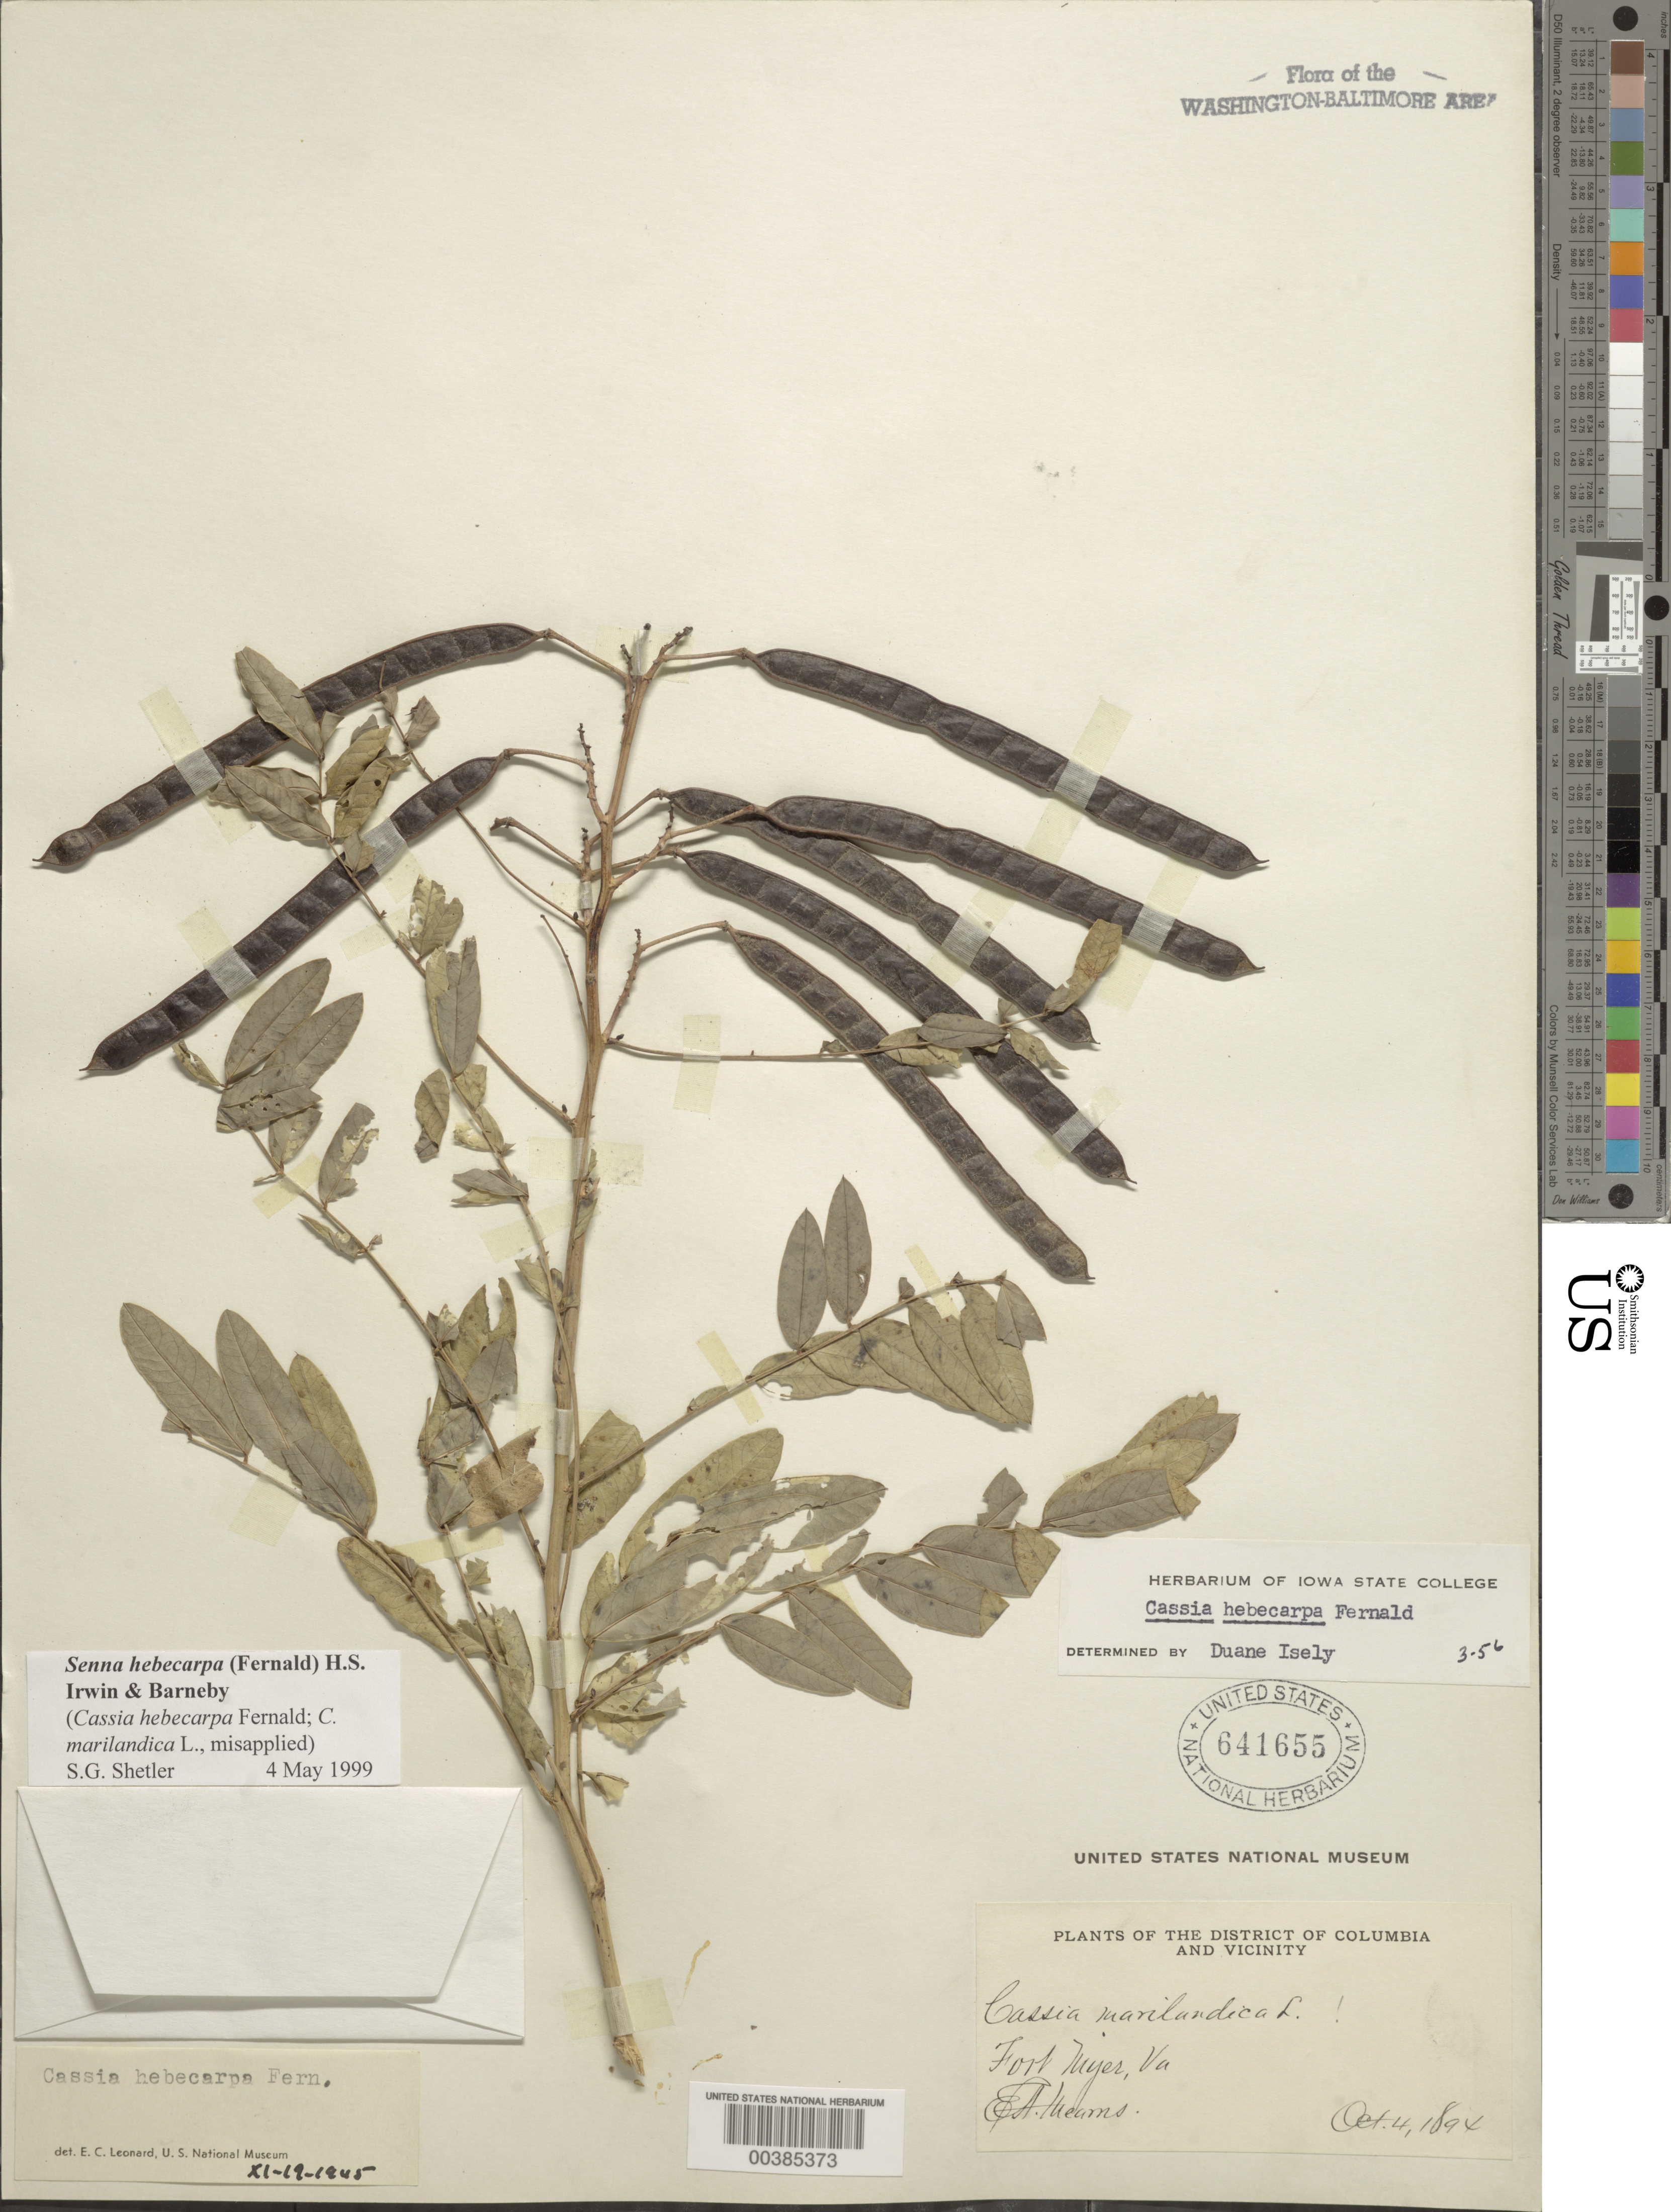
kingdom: Plantae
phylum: Tracheophyta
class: Magnoliopsida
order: Fabales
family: Fabaceae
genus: Senna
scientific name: Senna hebecarpa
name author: (Fernald) H.S. Irwin & Barneby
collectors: E. A. Mearns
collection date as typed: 04 Oct 1894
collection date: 1894-10-04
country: United States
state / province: Virginia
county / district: Arlington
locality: Fort Myers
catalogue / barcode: US 641655